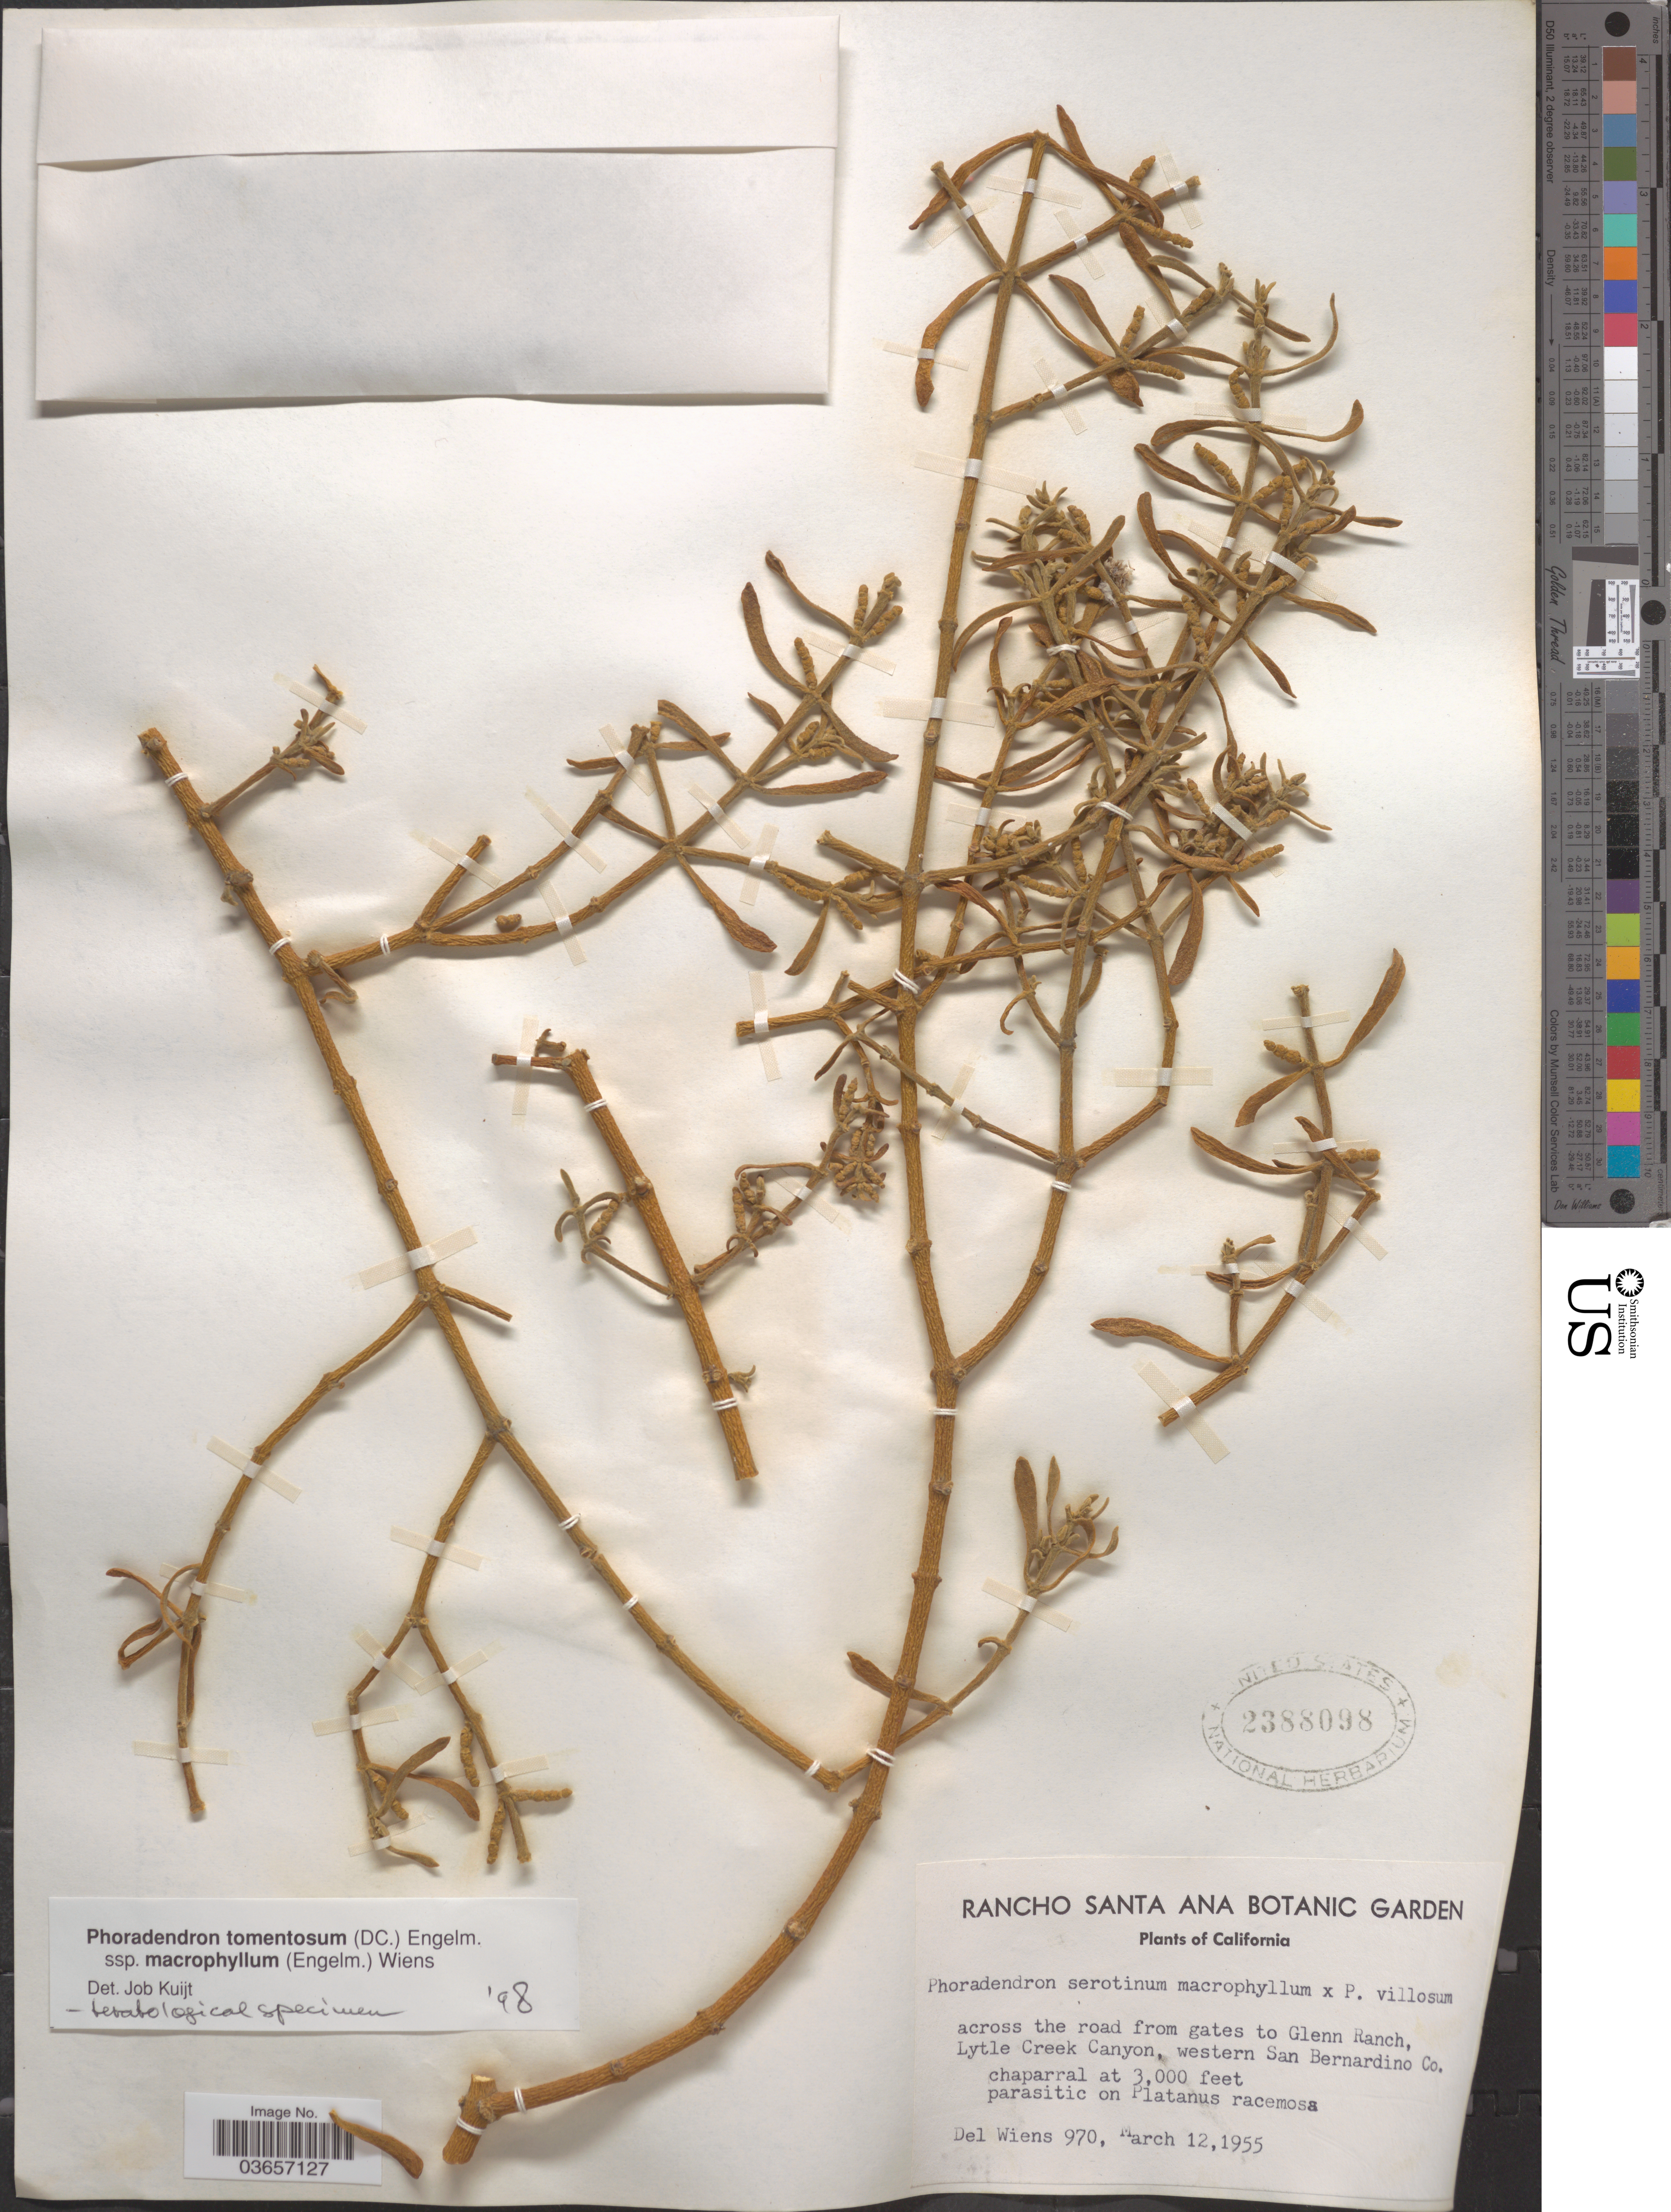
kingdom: Plantae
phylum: Tracheophyta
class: Magnoliopsida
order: Santalales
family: Viscaceae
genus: Phoradendron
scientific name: Phoradendron tomentosum subsp. macrophyllum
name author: DC.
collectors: D. Wiens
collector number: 970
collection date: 1955-03-12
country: United States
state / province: California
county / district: San Bernardino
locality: Across the road from gates to Glenn Ranch, Lytle Creek Canyon, western San Bernardino Co.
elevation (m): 914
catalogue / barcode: US 2388098